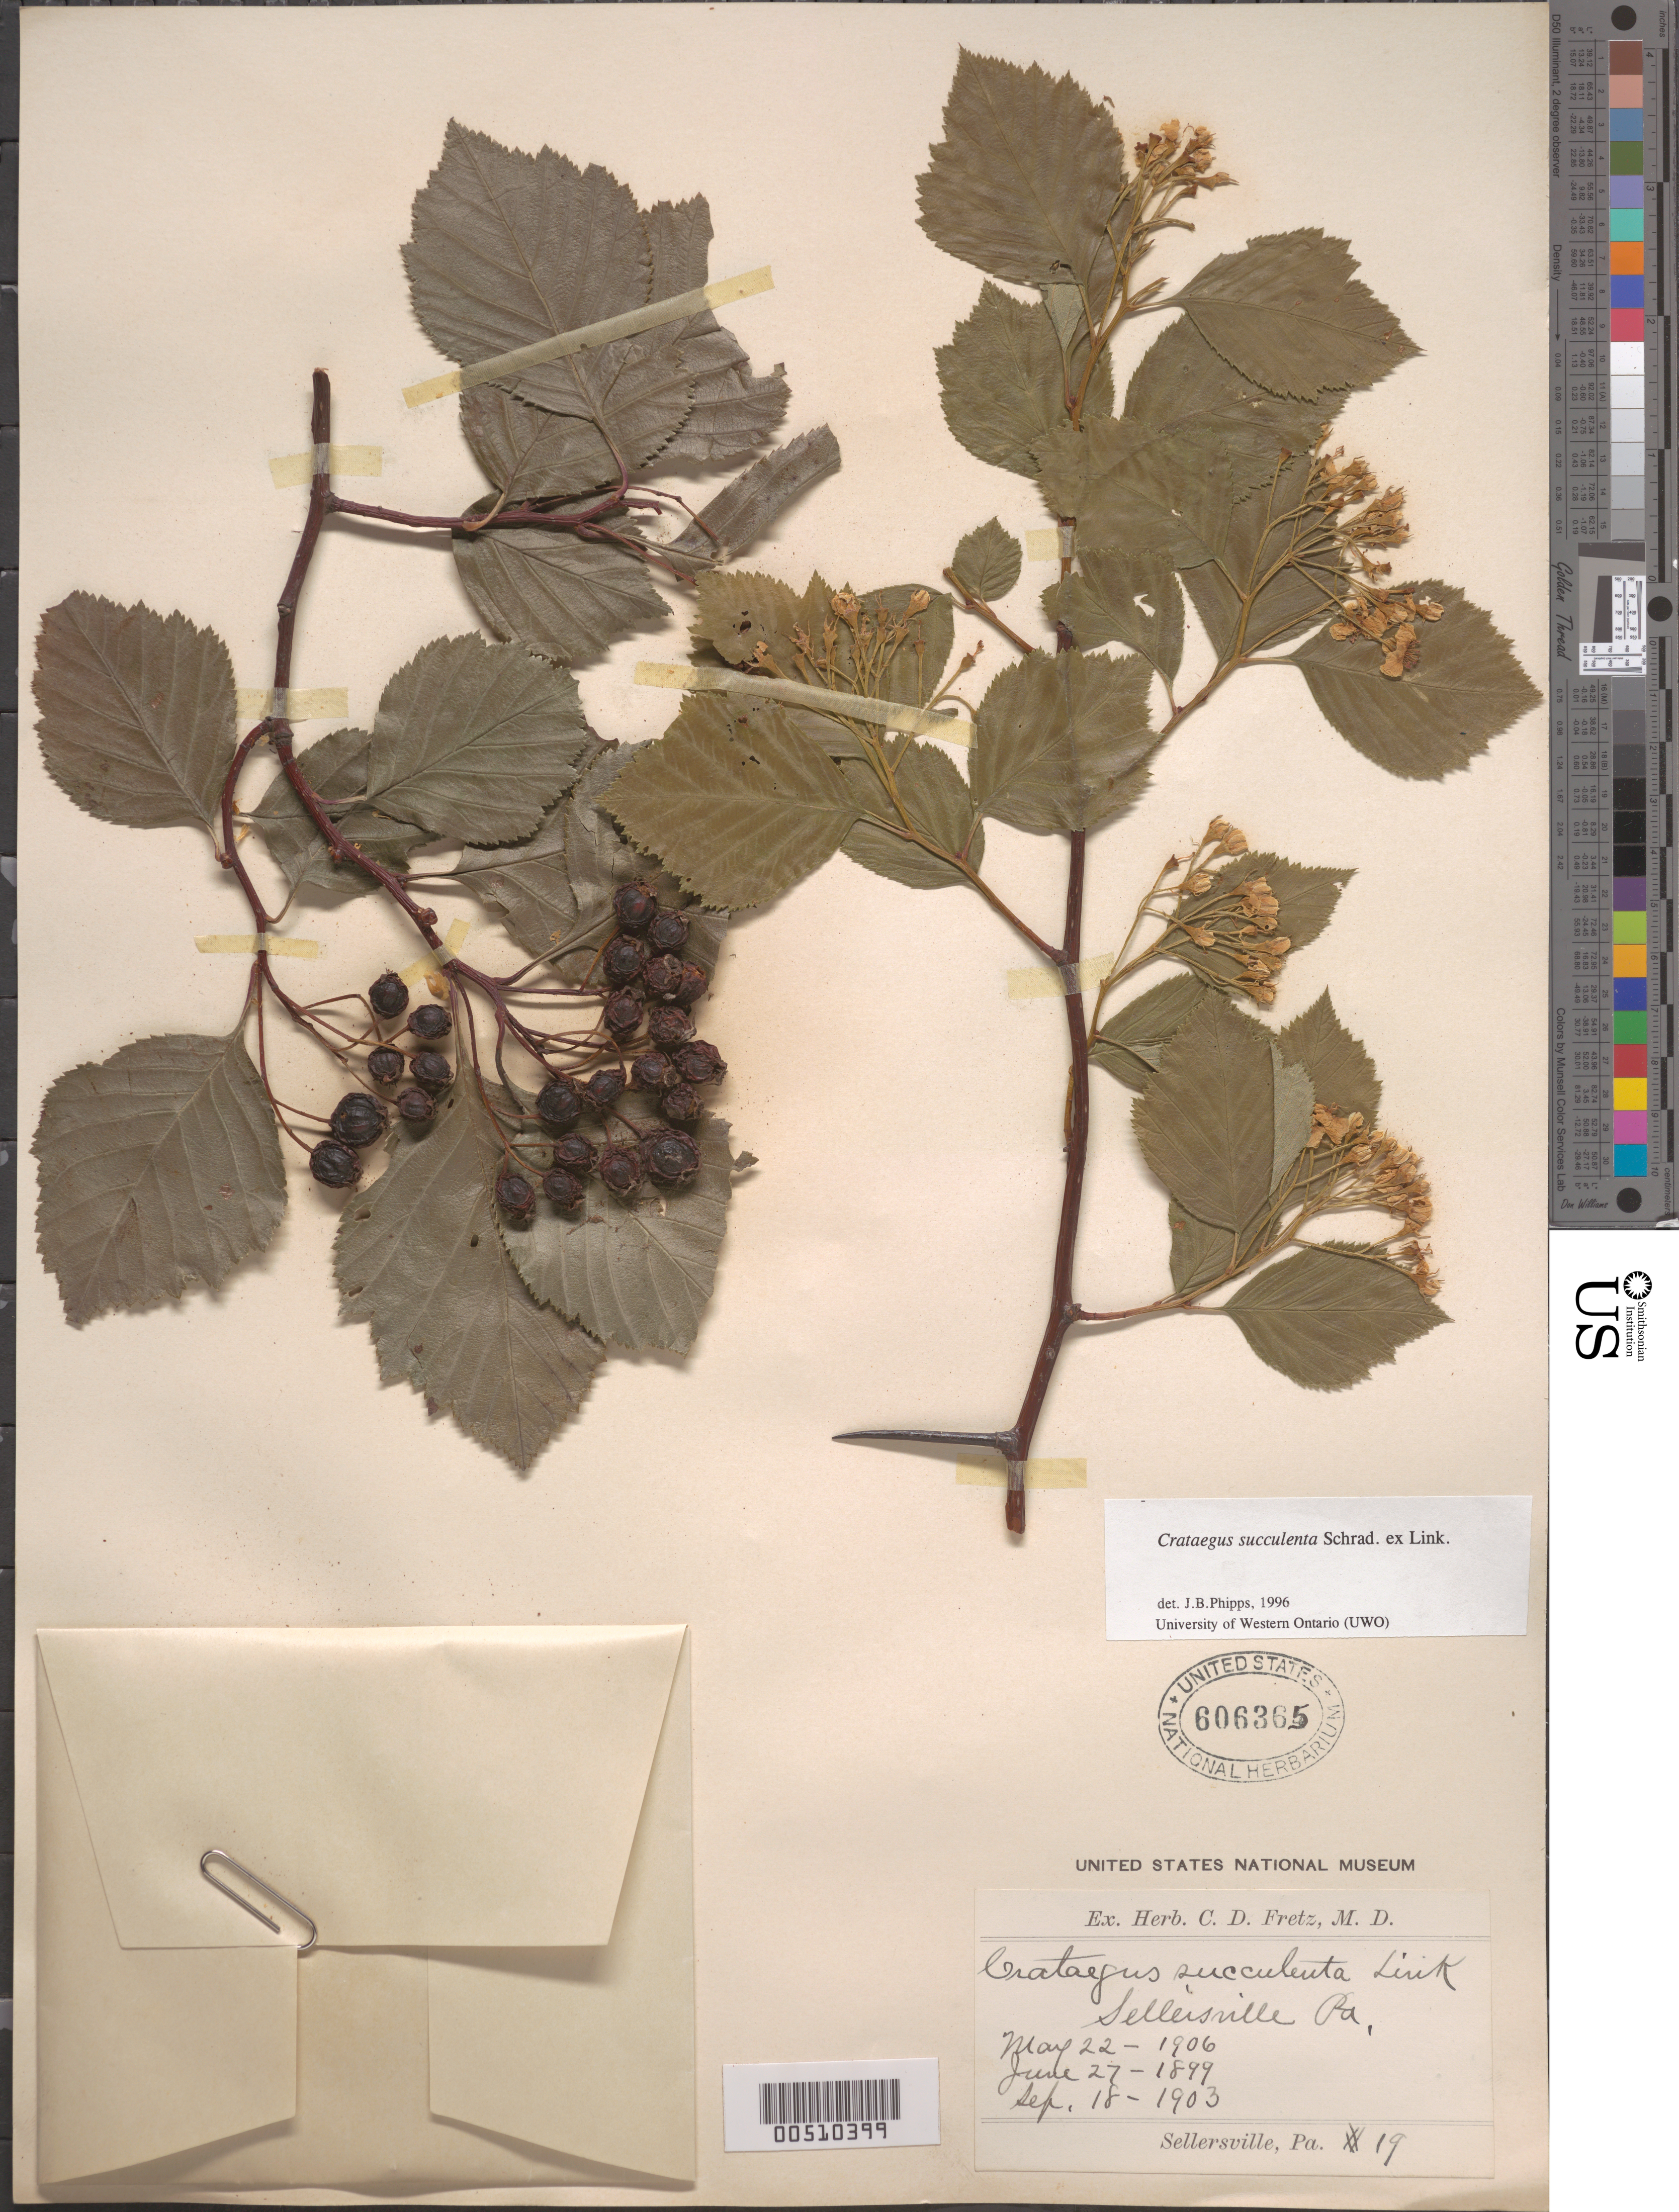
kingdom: Plantae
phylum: Tracheophyta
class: Magnoliopsida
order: Rosales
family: Rosaceae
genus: Crataegus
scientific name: Crataegus succulenta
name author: Schrad. ex Link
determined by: Phipps, James B., (UWO), University of Western Ontario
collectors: C. D. Fretz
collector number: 19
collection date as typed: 22 May 1906 and 18 Sep 1903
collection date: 1903-09-18,1906-05-22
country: United States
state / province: Pennsylvania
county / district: Bucks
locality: Sellersville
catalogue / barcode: US 606365